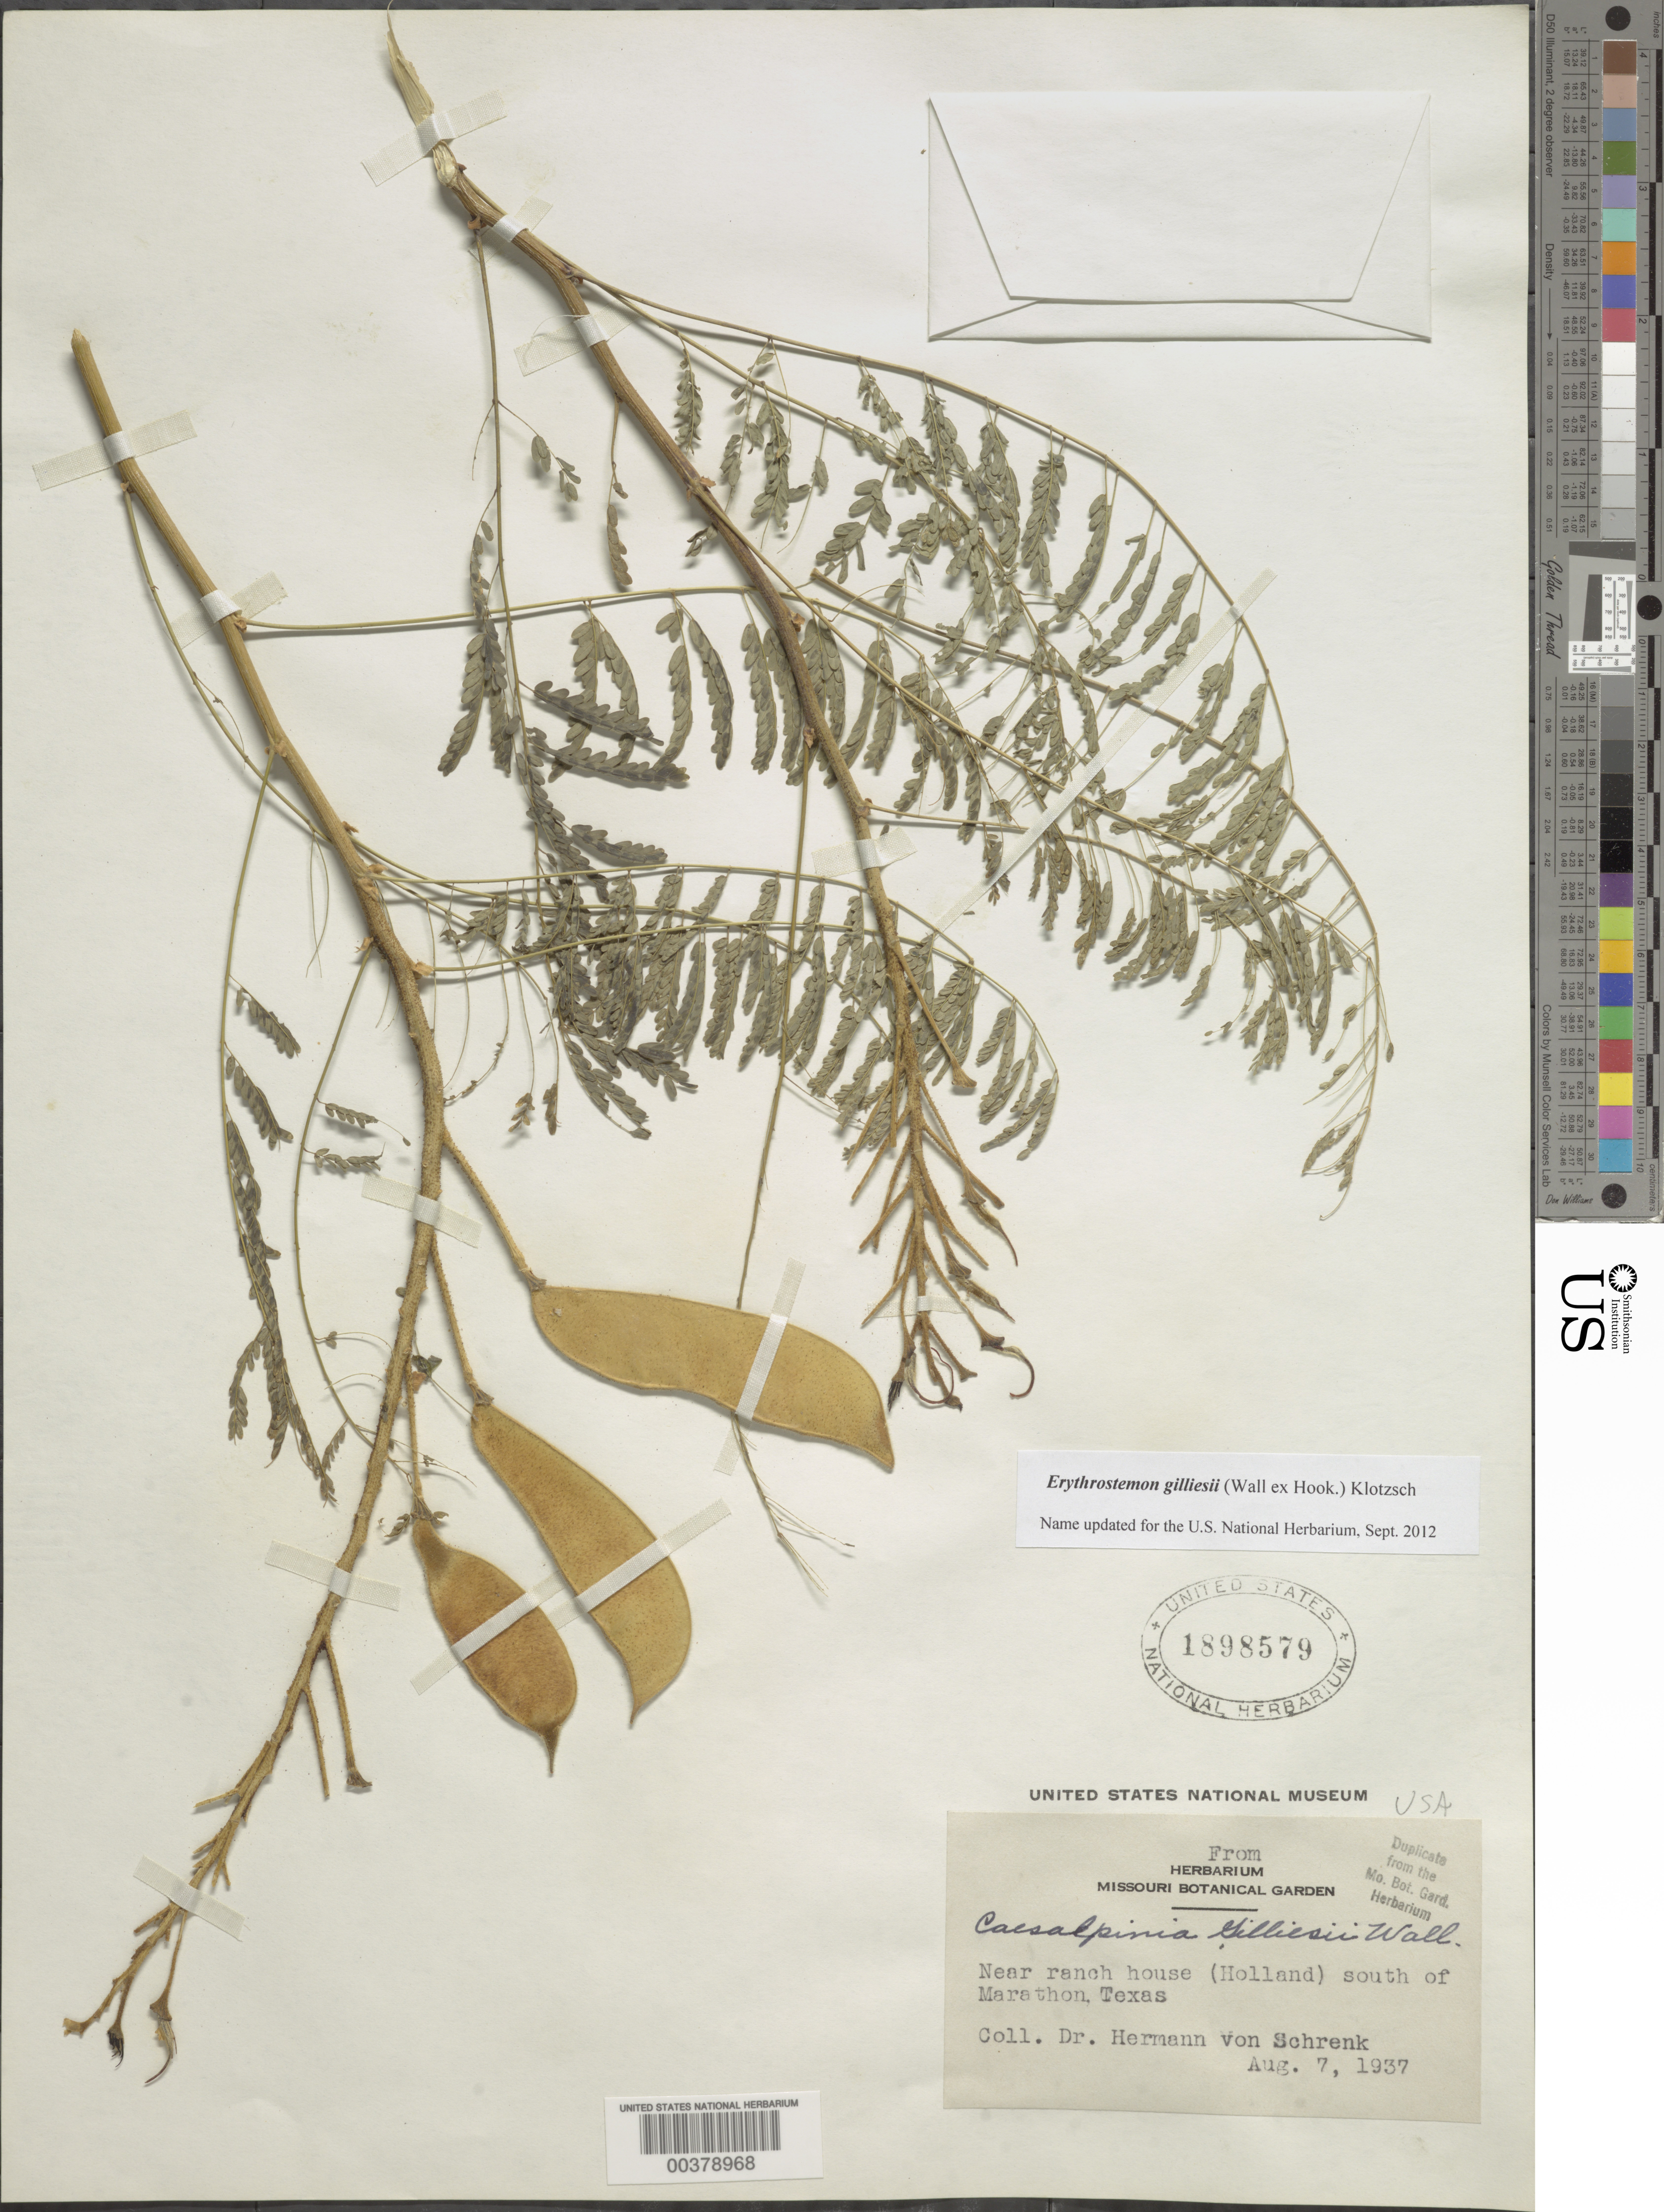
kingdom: Plantae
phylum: Tracheophyta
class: Magnoliopsida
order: Fabales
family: Fabaceae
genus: Erythrostemon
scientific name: Erythrostemon gilliesii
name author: (Hook.) Klotzsch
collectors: H. v. Schrenk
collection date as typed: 07 Aug 1937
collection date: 1937-08-07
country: United States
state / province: Texas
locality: Near ranch house (holland) s of marathon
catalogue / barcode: US 1898579